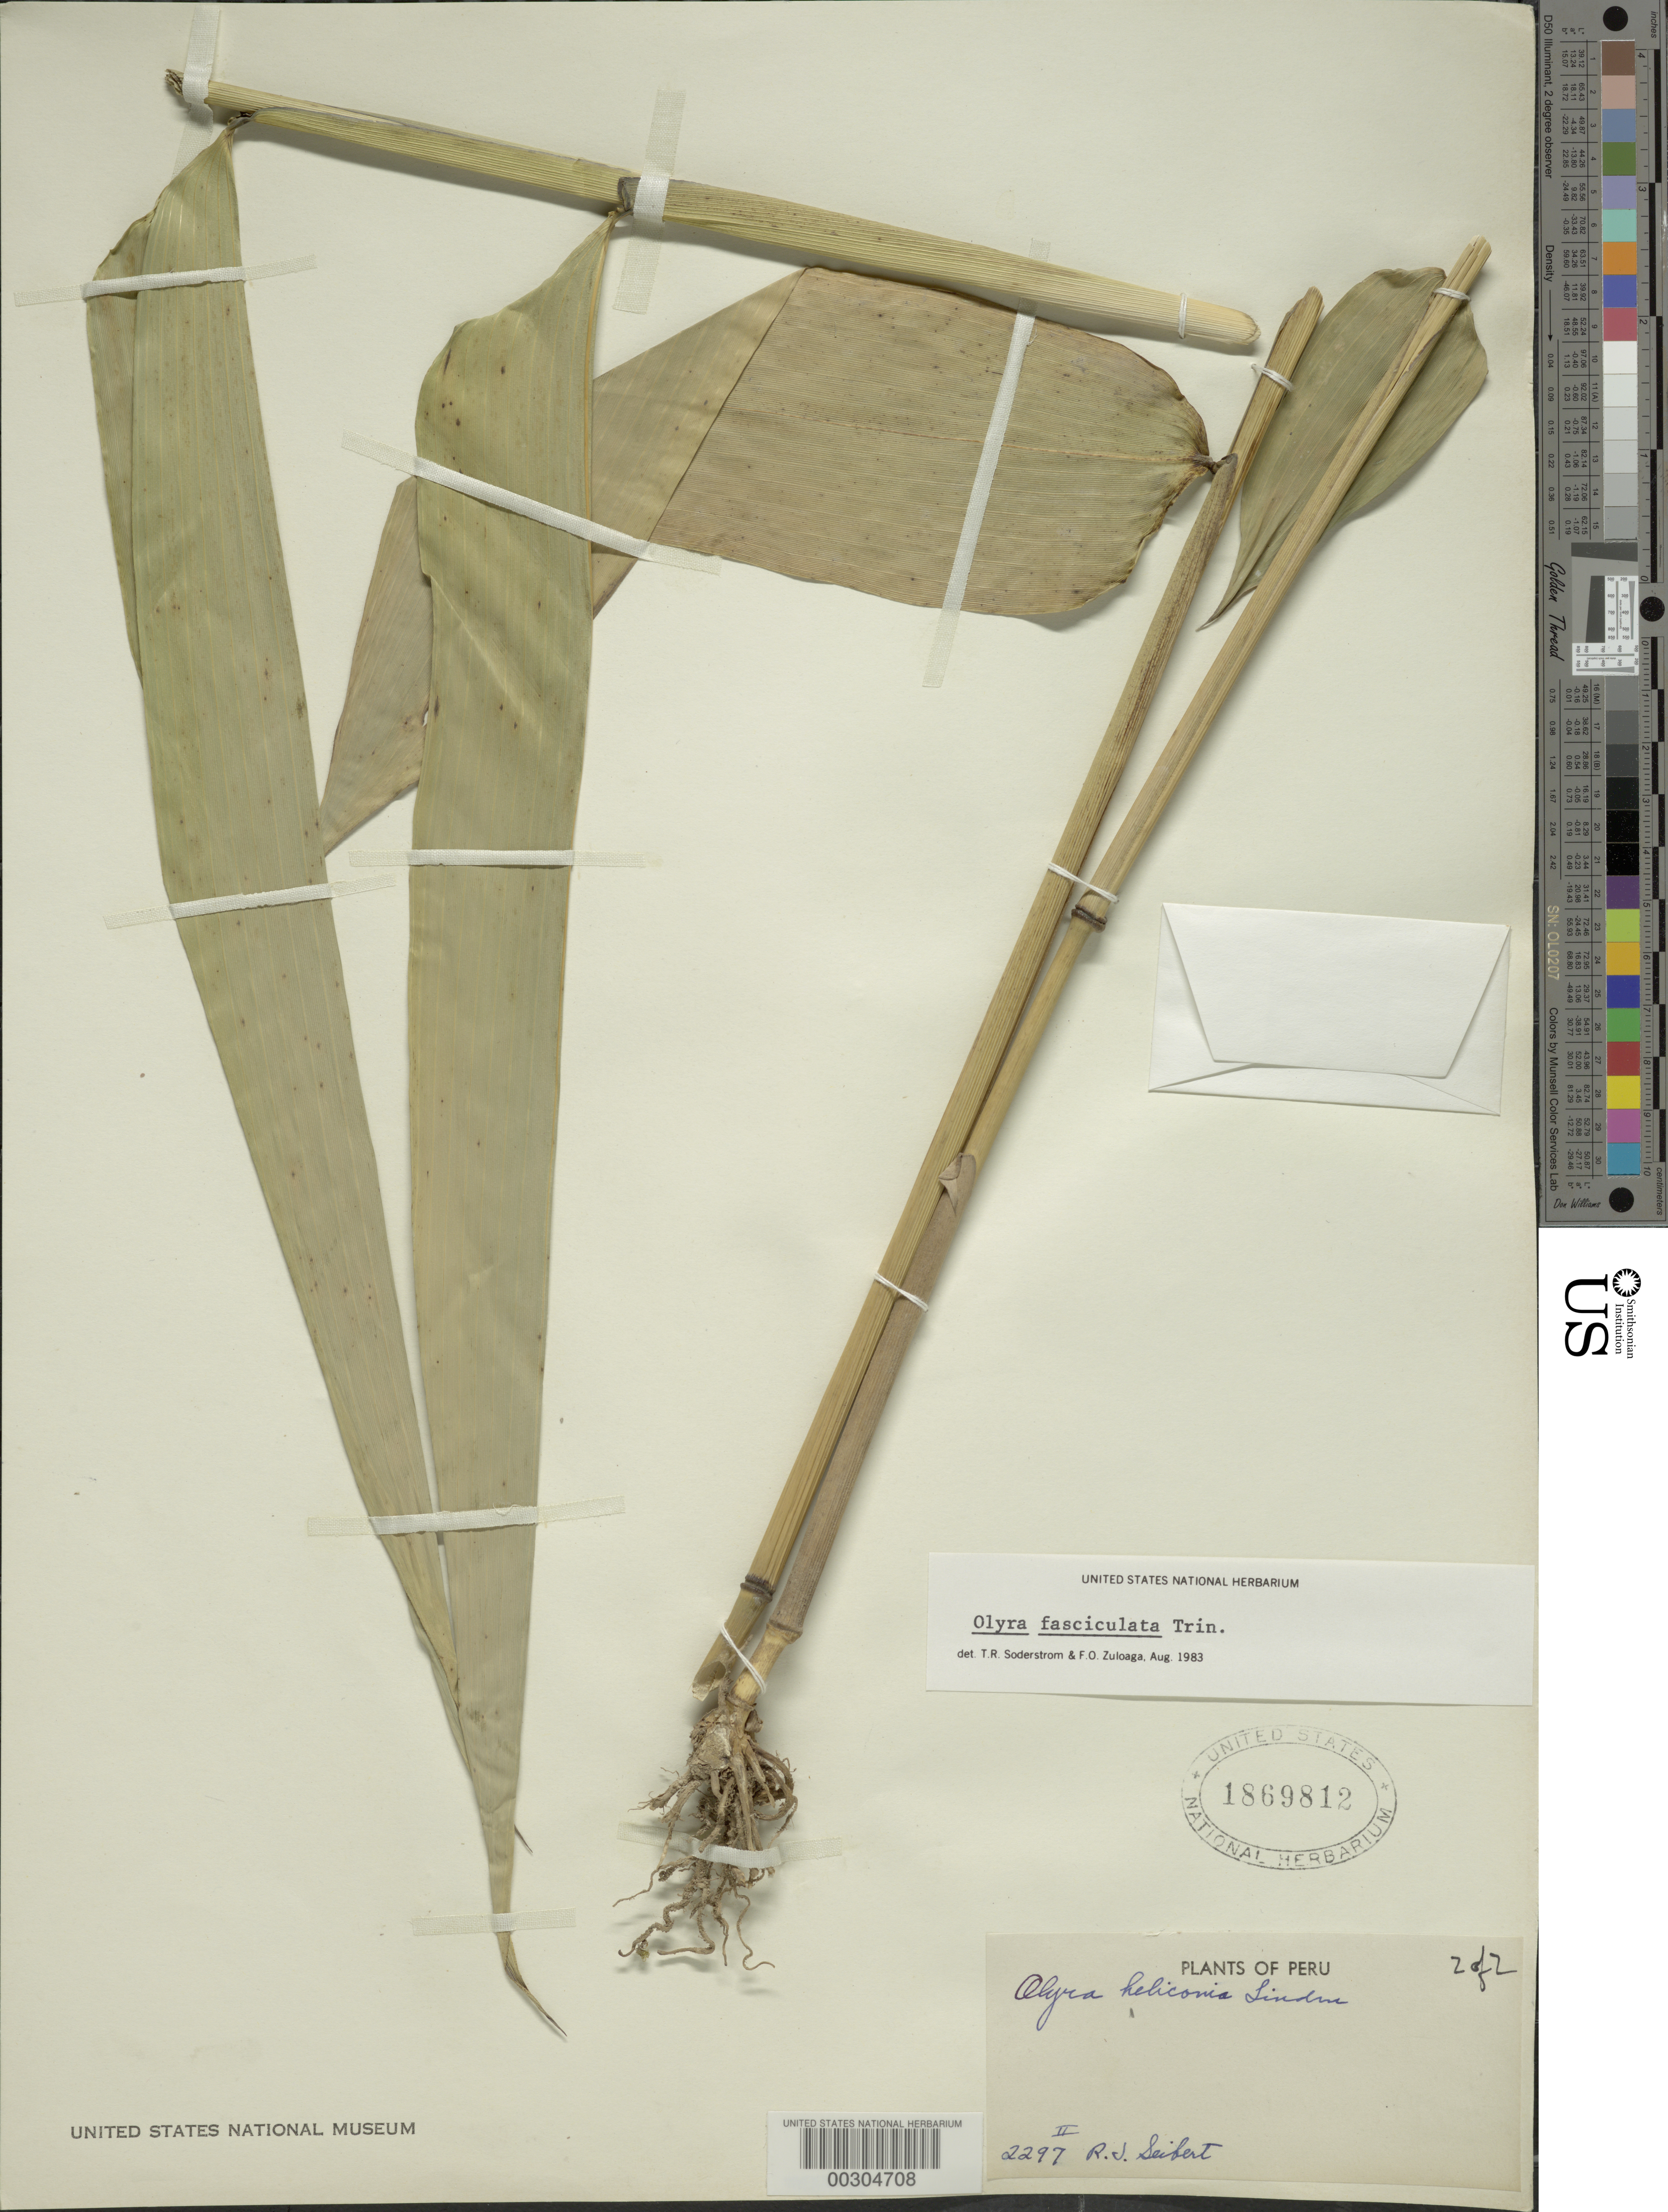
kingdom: Plantae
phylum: Tracheophyta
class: Liliopsida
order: Poales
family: Poaceae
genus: Olyra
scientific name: Olyra fasciculata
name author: Trin.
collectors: R. J. Seibert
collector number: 2297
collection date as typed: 09 Dec 1945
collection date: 1945-12-09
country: Peru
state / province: Huánuco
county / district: Leoncio Prado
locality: Tingo María, Río Chinchao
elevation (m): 1068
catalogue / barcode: US 1869812